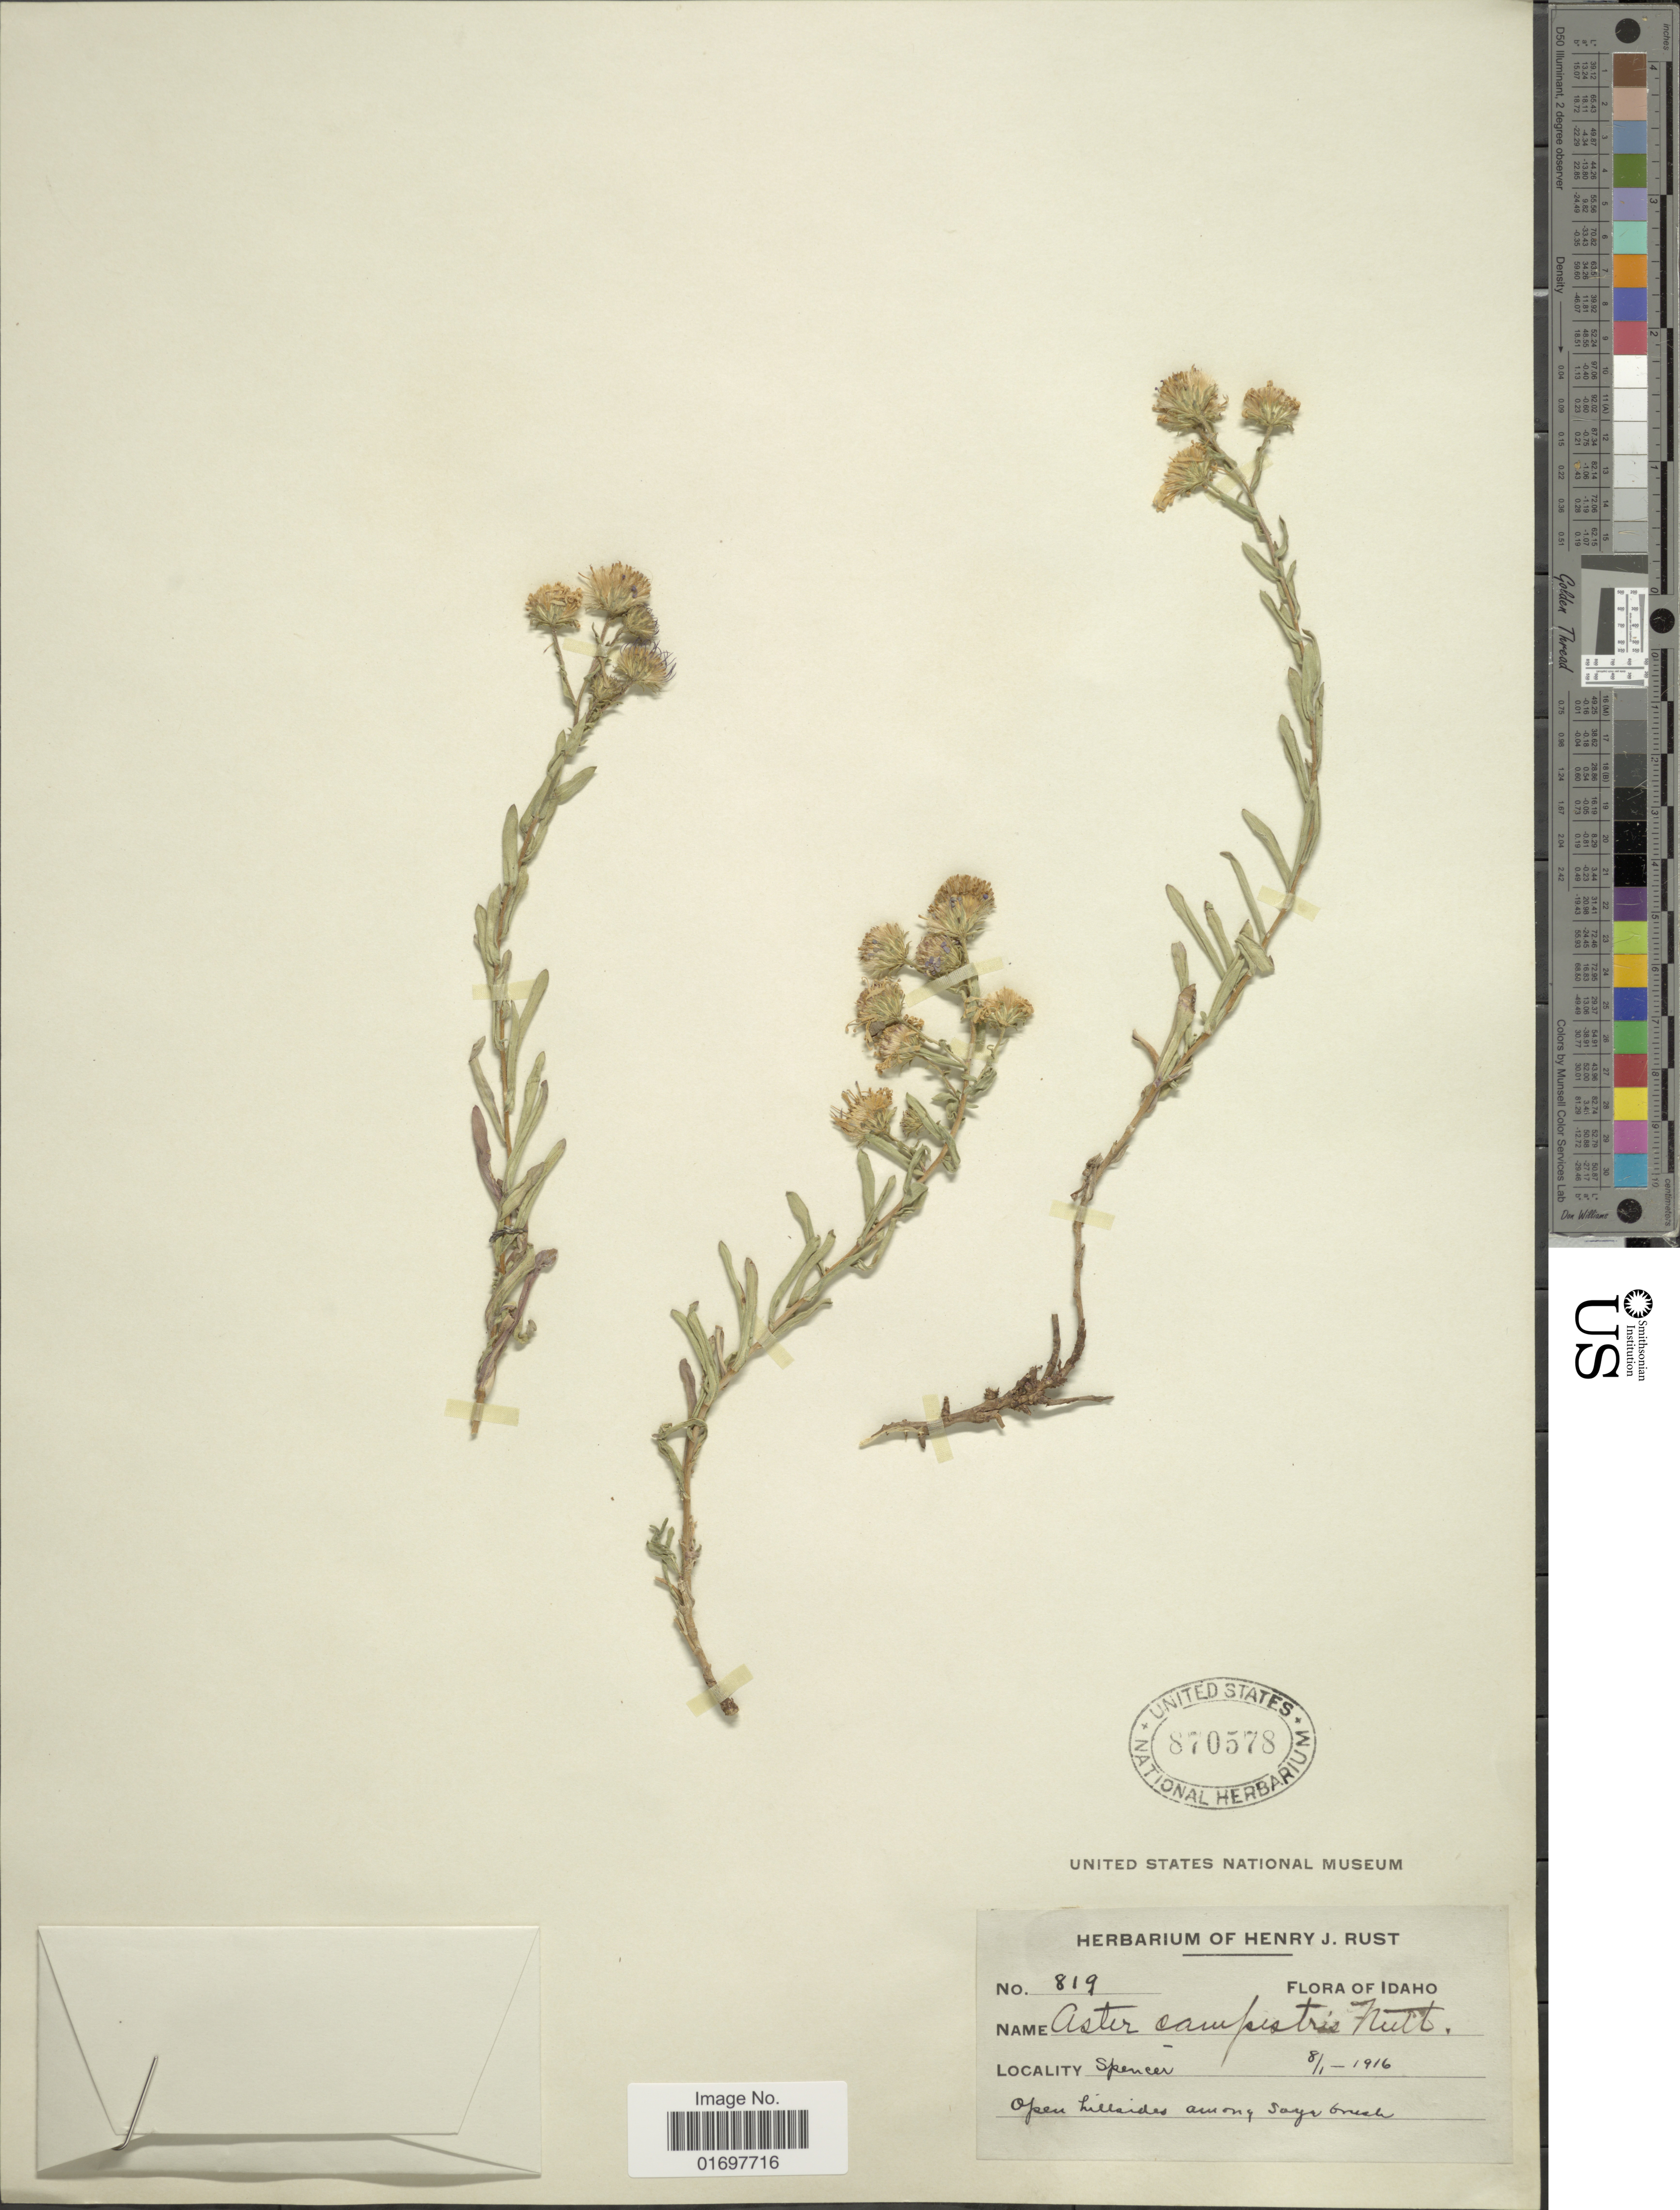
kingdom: Plantae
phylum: Tracheophyta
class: Magnoliopsida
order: Asterales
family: Asteraceae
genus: Symphyotrichum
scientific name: Symphyotrichum campestre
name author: (Nutt.) G.L. Nesom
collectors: ex herb. Henry J. Rust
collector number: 819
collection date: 1916-08-01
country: United States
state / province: Idaho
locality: Spencer.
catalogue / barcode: US 870578